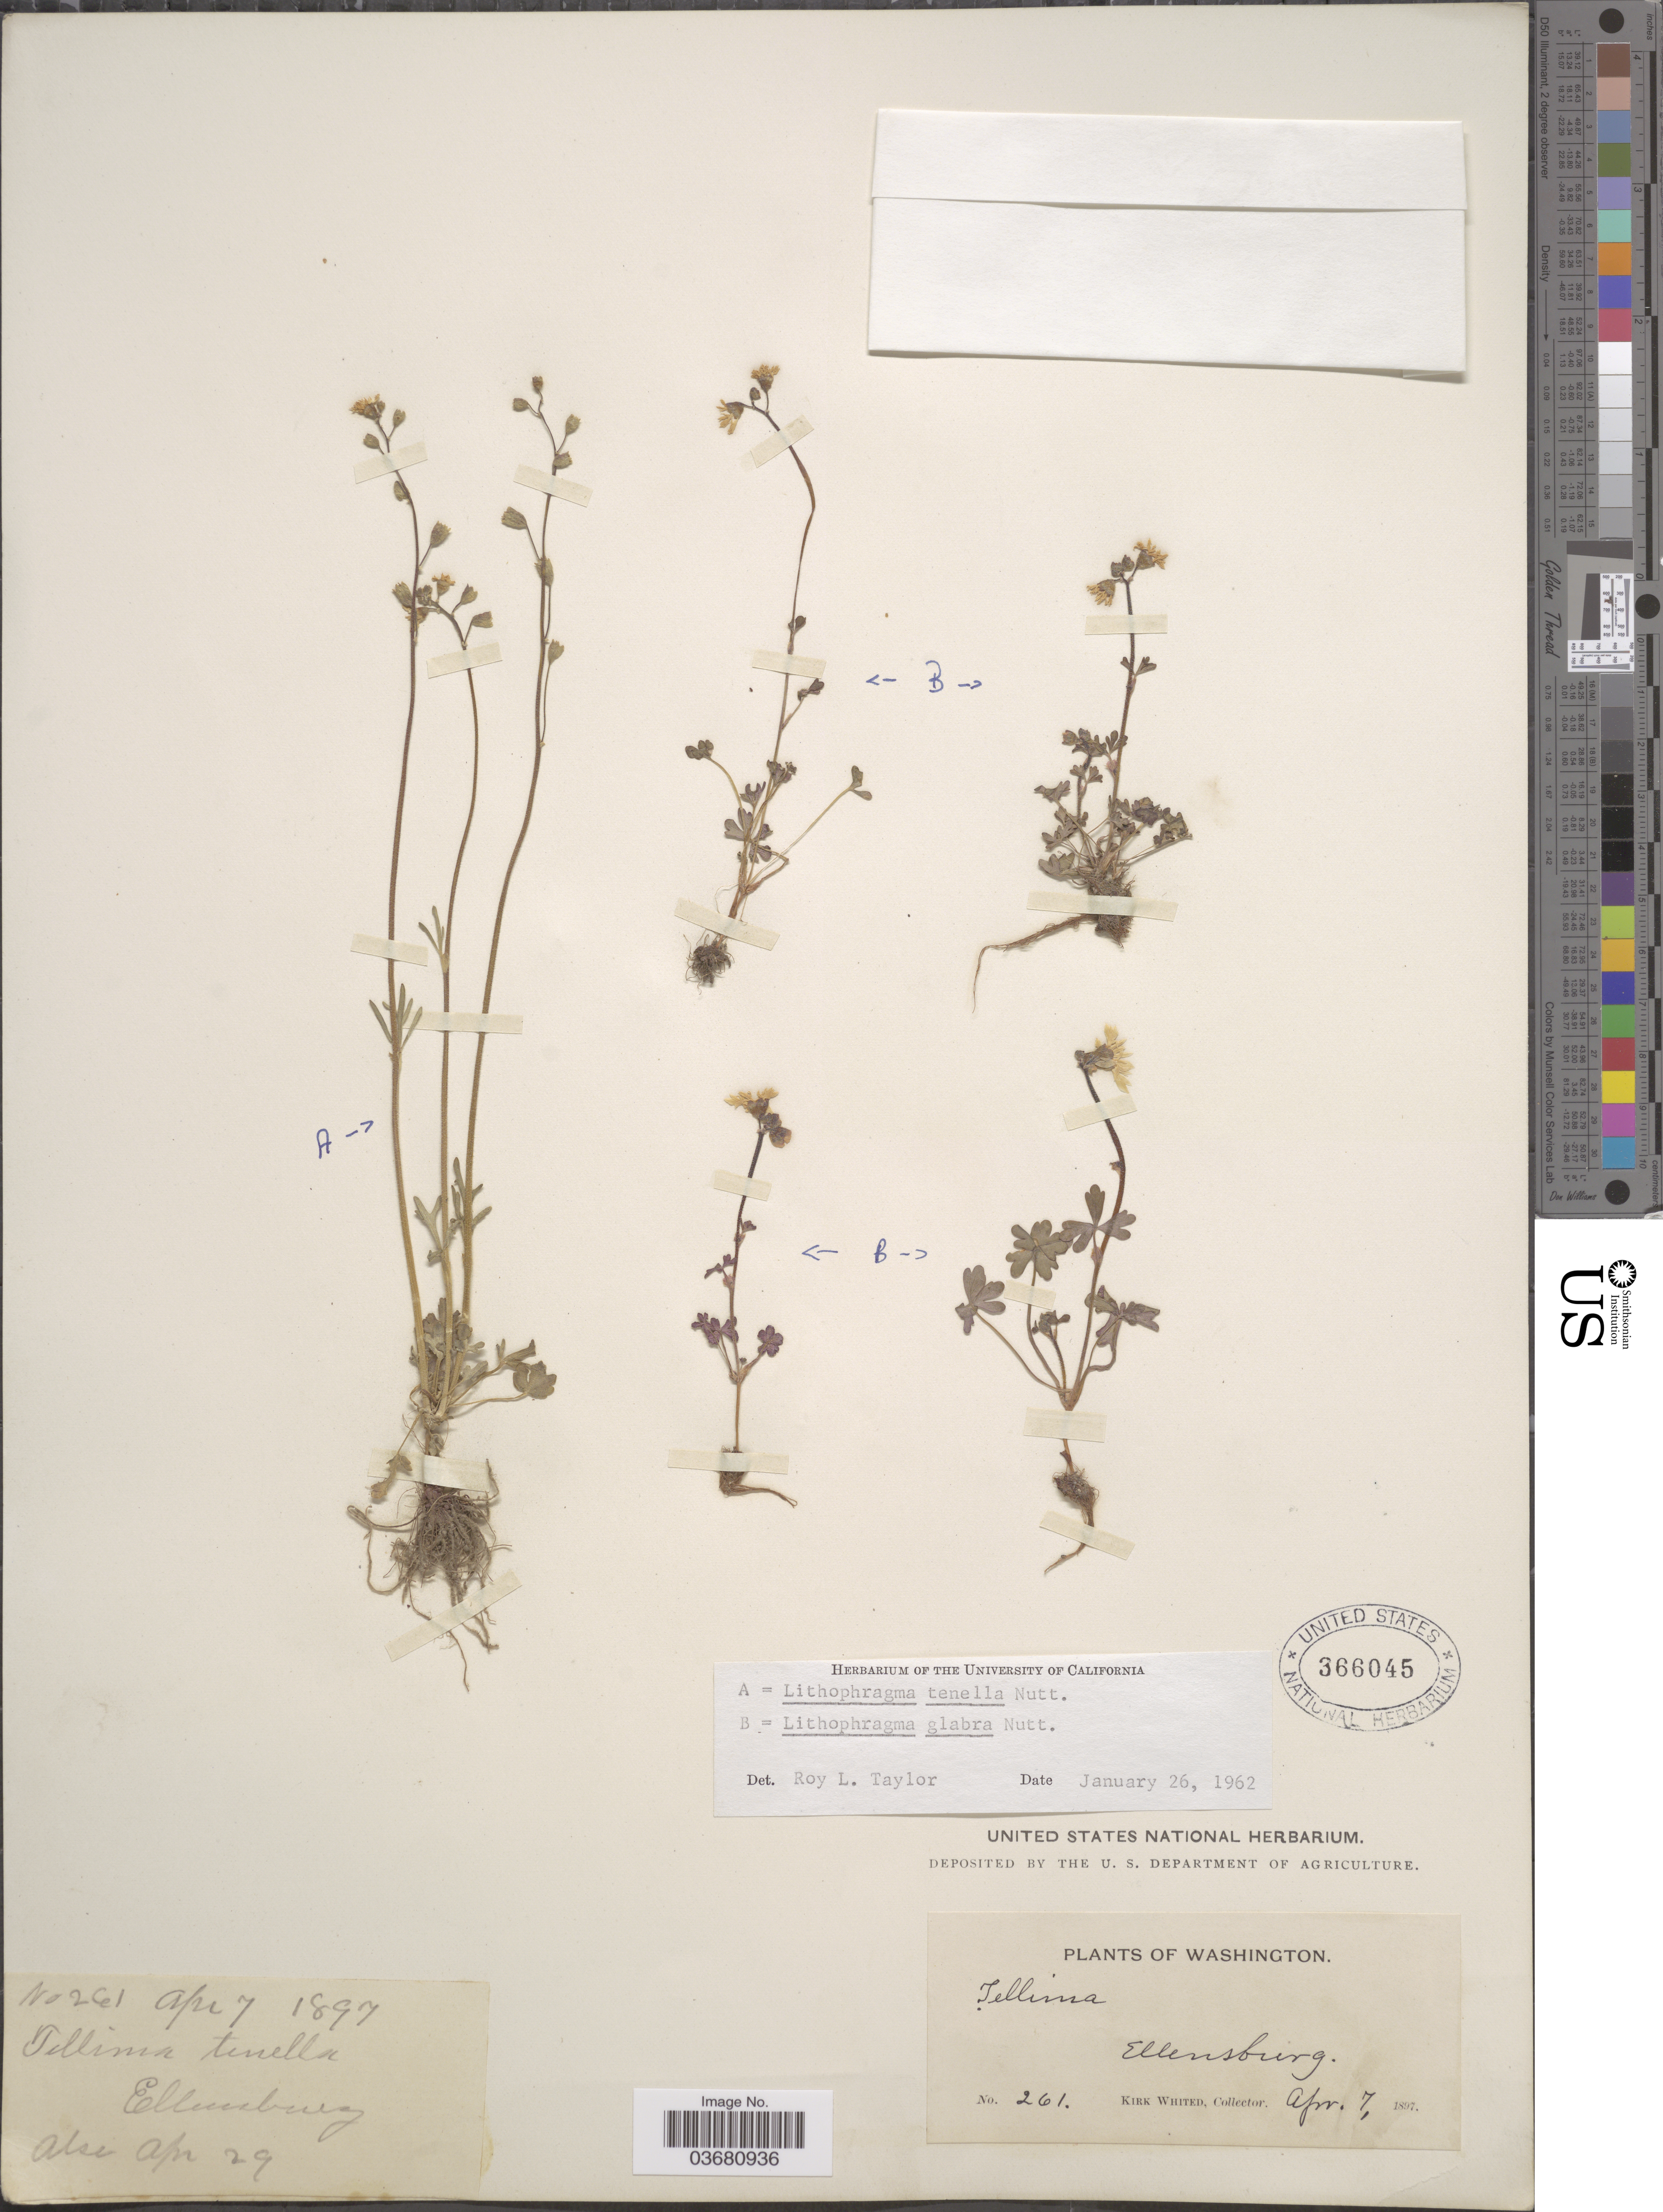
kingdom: Plantae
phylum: Tracheophyta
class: Magnoliopsida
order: Saxifragales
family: Saxifragaceae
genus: Lithophragma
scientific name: Lithophragma tenellum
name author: Nutt.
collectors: K. Whited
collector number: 261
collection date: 1897-04-07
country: United States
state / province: Washington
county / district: Kittitas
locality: Ellensburg.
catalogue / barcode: US 366045